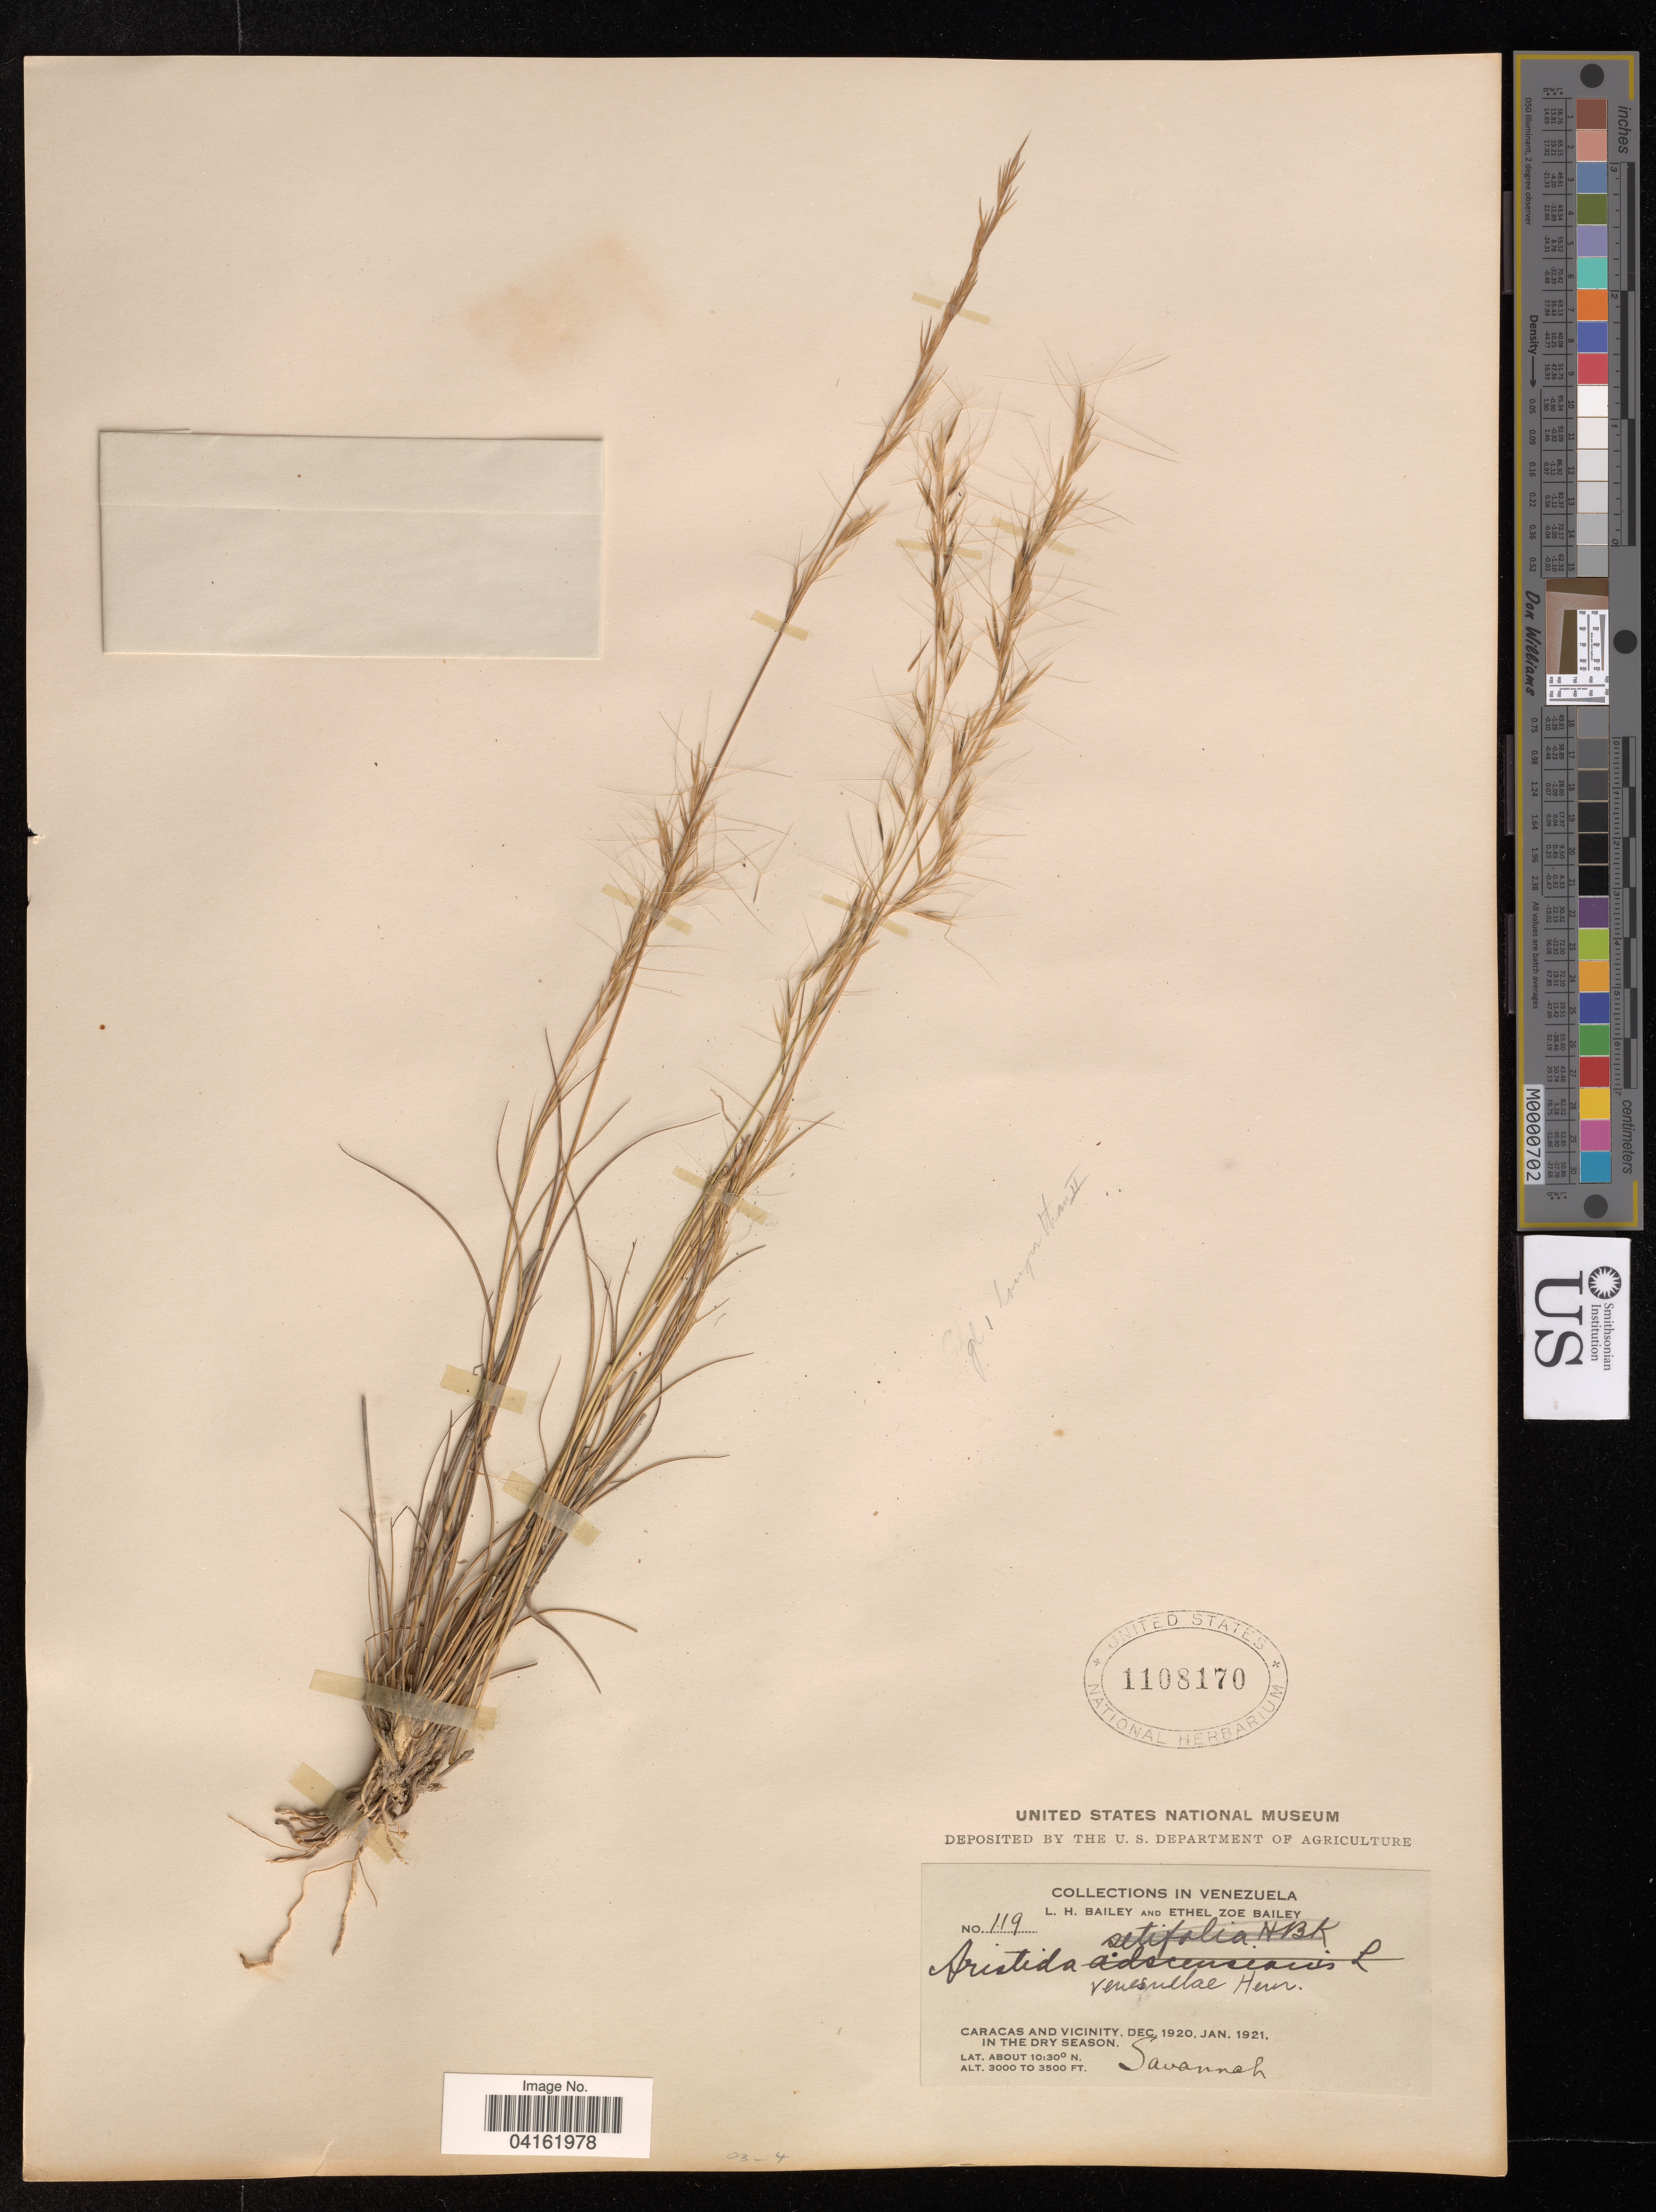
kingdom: Plantae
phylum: Tracheophyta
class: Liliopsida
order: Poales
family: Poaceae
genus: Aristida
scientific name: Aristida venesuelae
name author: Henr.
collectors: L. H. Bailey & E. Z. Bailey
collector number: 119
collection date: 1920-12/1921-01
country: Venezuela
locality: Caracas and vicinity. Savannah.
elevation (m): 914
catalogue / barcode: US 1108170